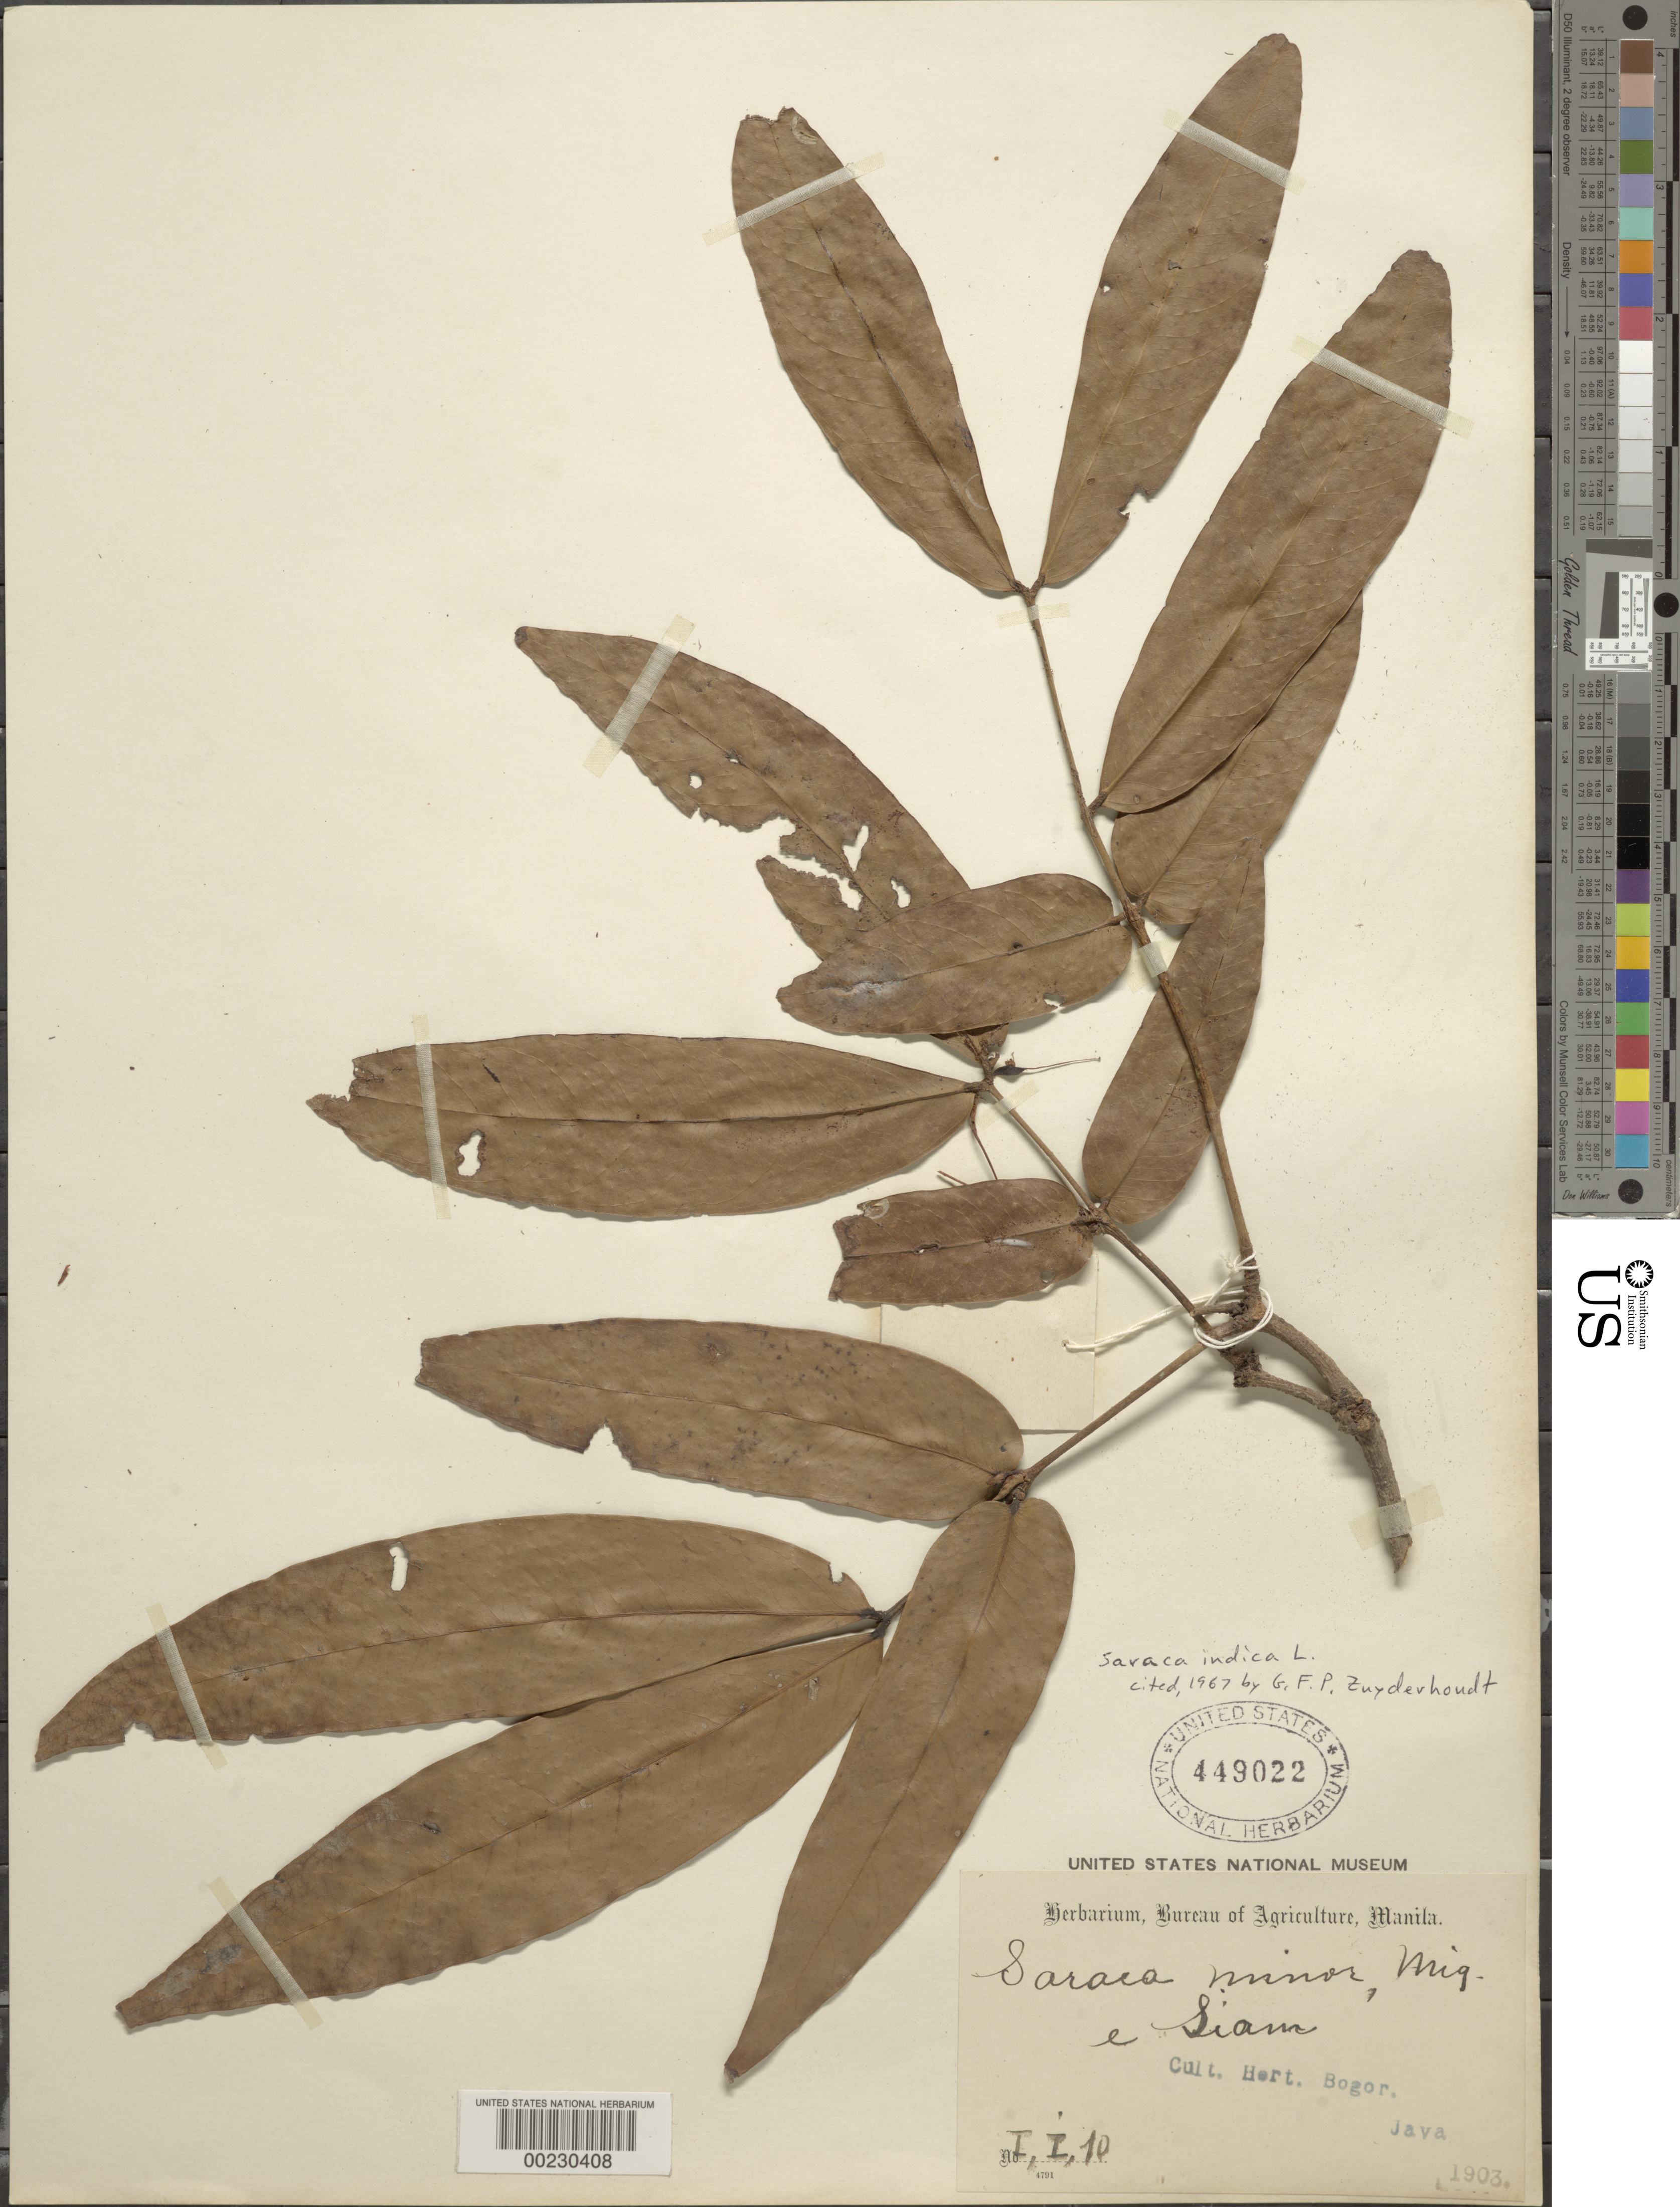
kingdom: Plantae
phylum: Tracheophyta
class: Magnoliopsida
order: Fabales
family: Fabaceae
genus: Saraca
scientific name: Saraca indica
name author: L.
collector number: I,i,10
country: Thailand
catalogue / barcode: US 449022